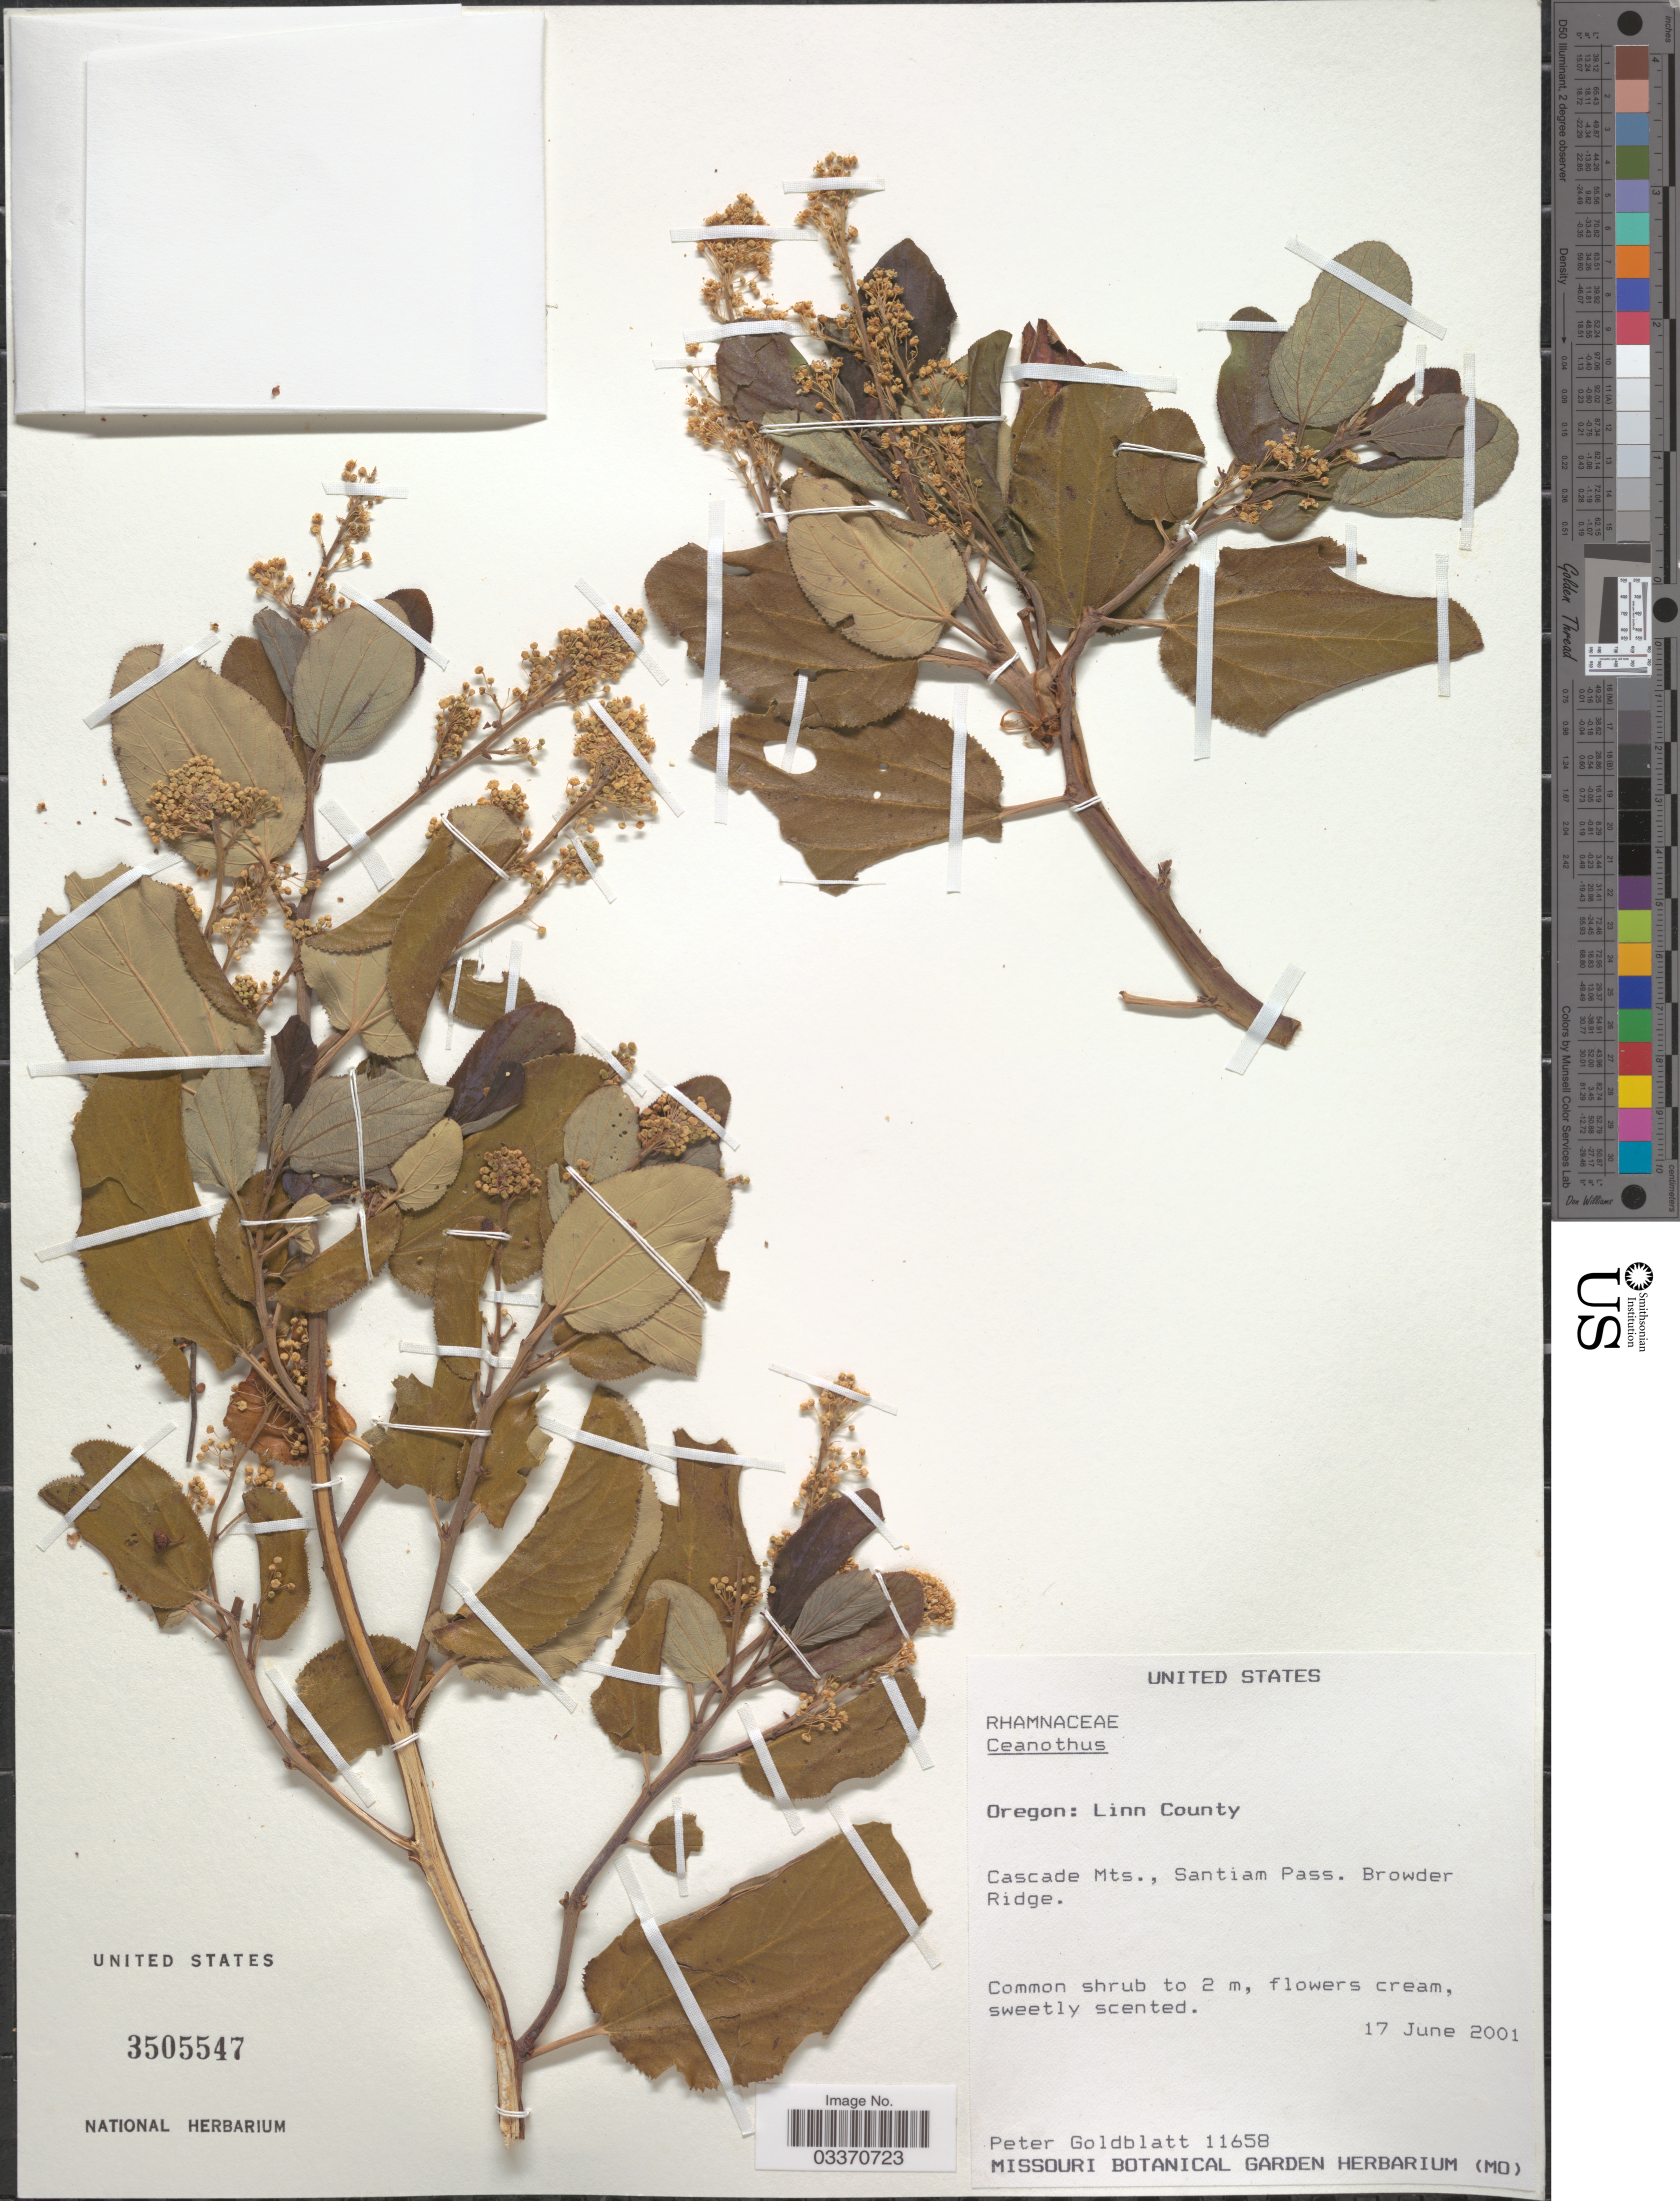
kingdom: Plantae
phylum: Tracheophyta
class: Magnoliopsida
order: Rosales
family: Rhamnaceae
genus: Ceanothus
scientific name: Ceanothus sp.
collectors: P. Goldblatt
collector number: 11658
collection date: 2001-06-17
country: United States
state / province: Oregon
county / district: Linn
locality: Linn County. Cascade Mts., Santiam Pass. Browder Ridge.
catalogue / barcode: US 3505547